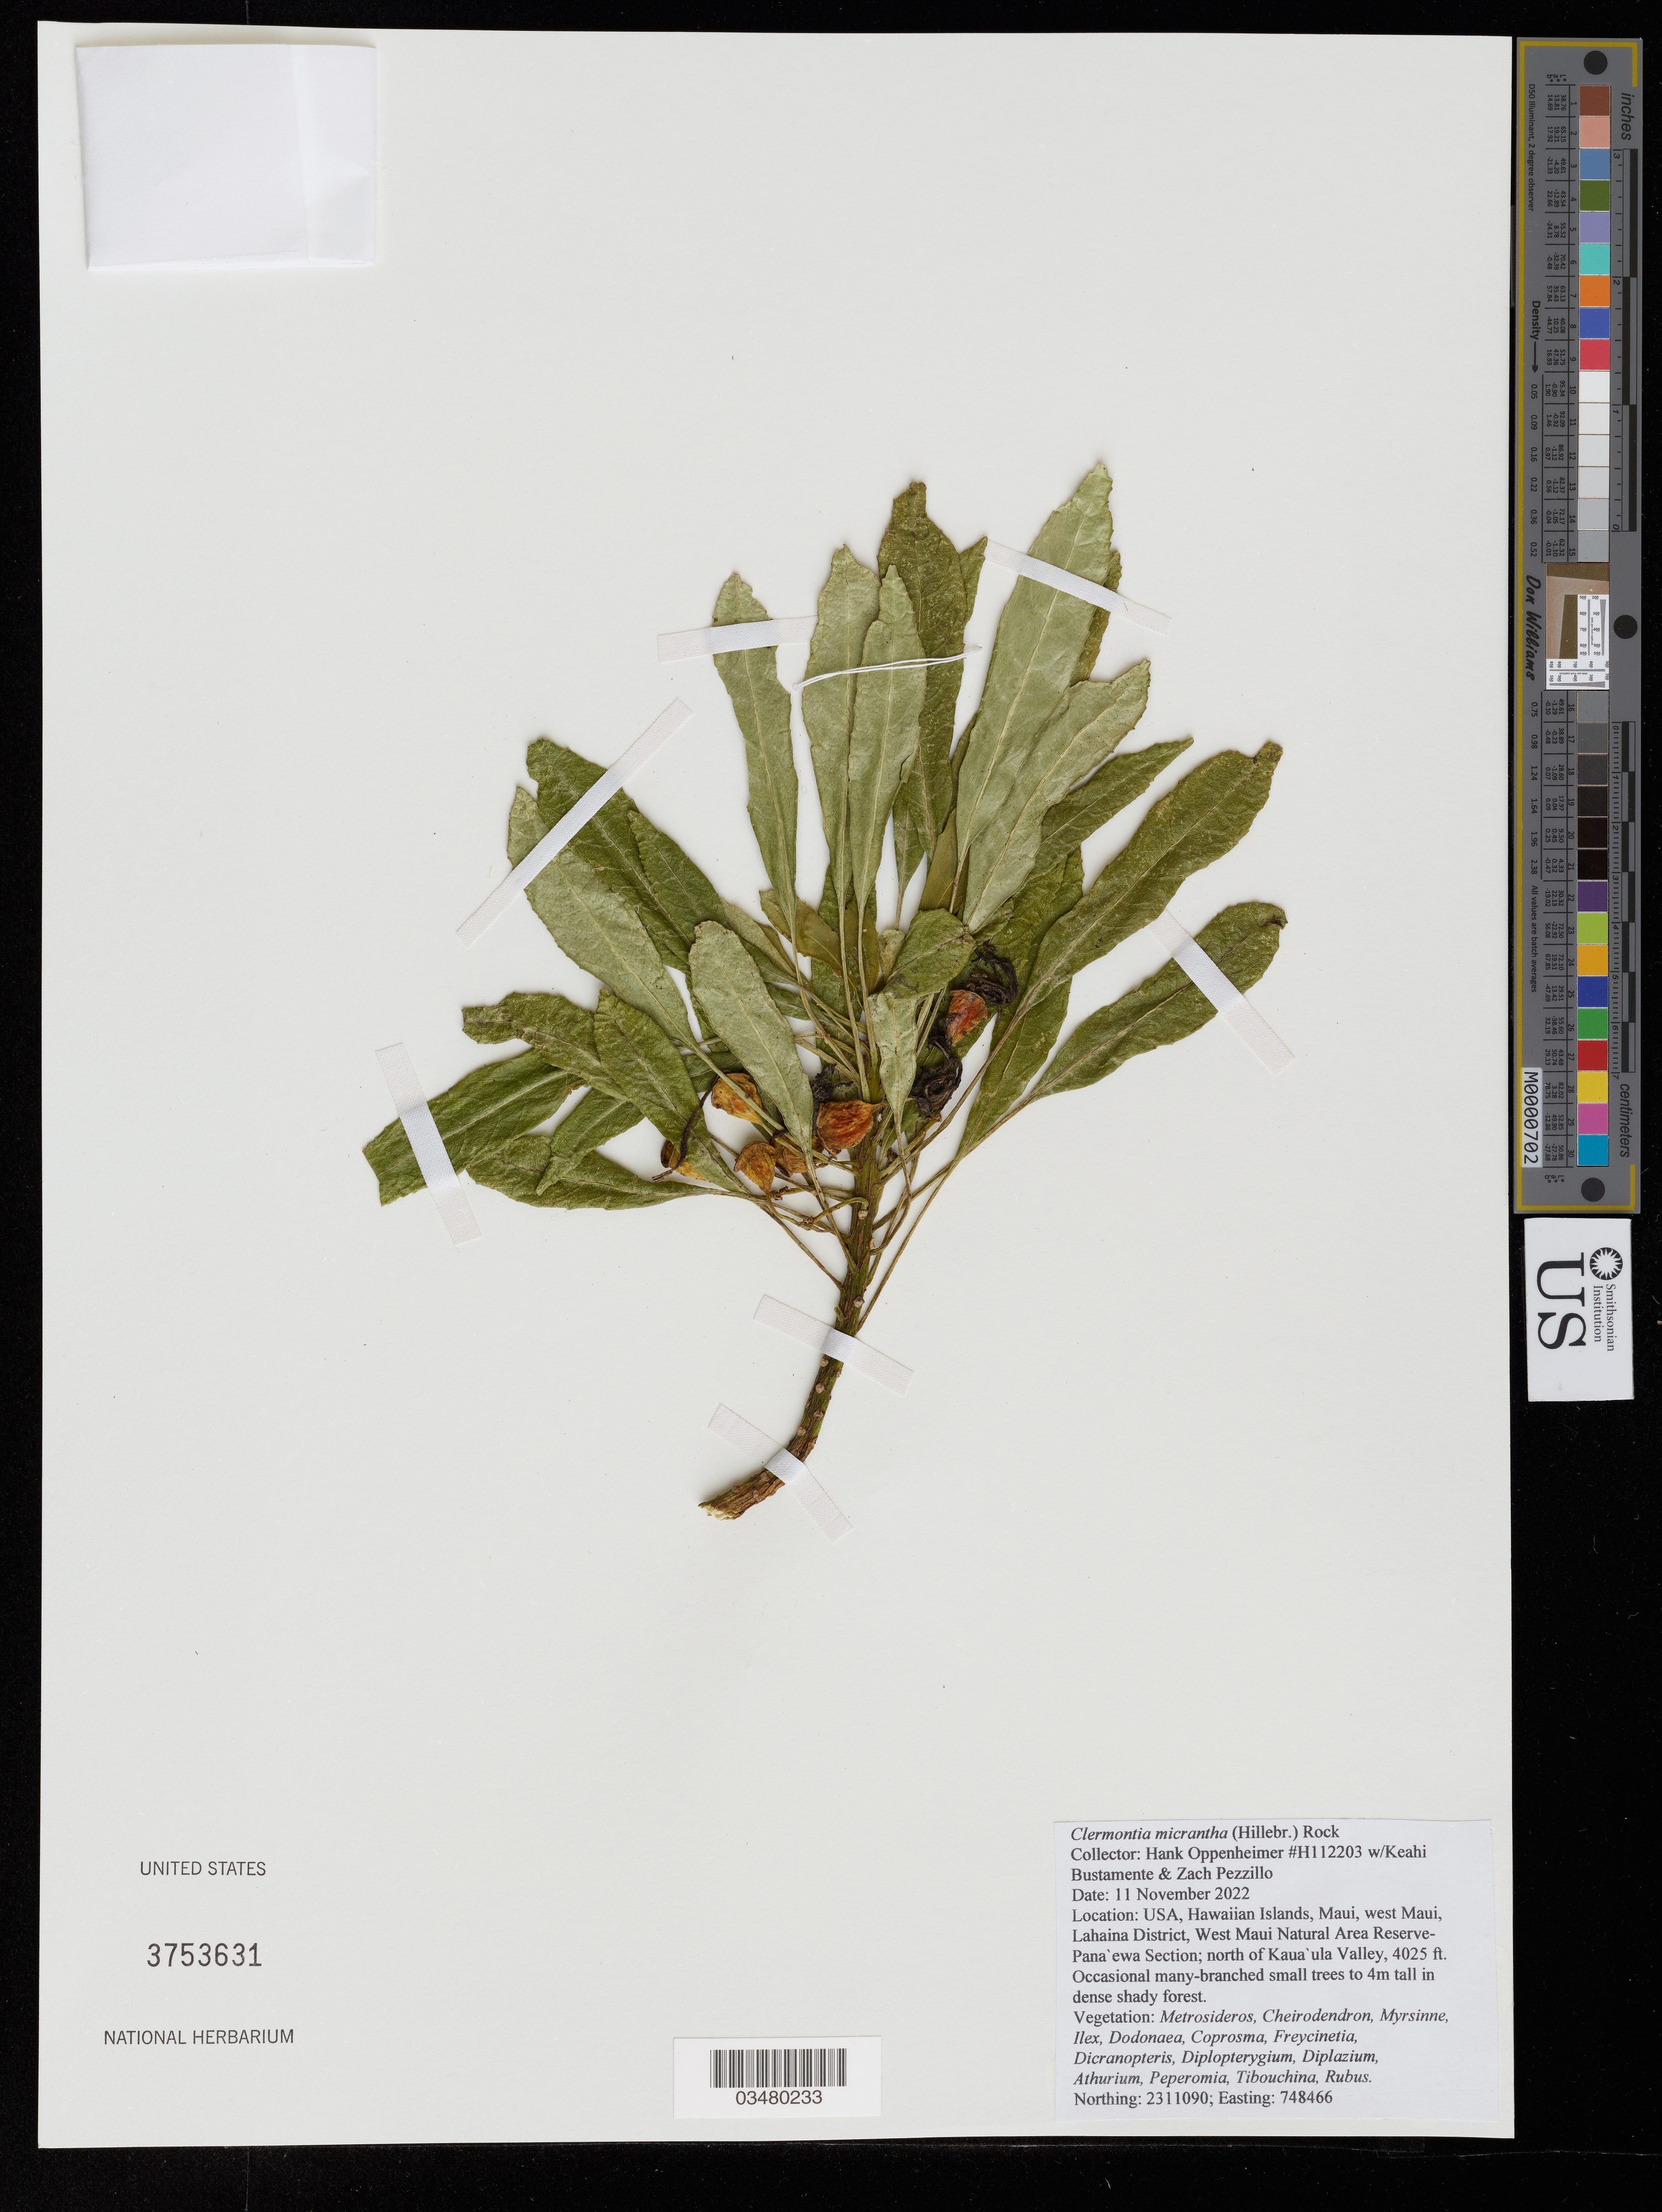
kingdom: Plantae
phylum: Tracheophyta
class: Magnoliopsida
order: Asterales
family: Campanulaceae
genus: Clermontia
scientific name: Clermontia micrantha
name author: (Hillebr.) Rock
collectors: H. L. Oppenheimer, K. M. Bustamente & Z. Pezzillo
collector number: H112203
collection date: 2022-11-11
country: United States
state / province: Hawaii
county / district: Maui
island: Maui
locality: Wet Maui, Lahaina District, West Maui Natural Area Reserve - Pana'ewa Section, north of Kaua'ula Valley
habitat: Dense shady forest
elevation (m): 1227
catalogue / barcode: US 3753631